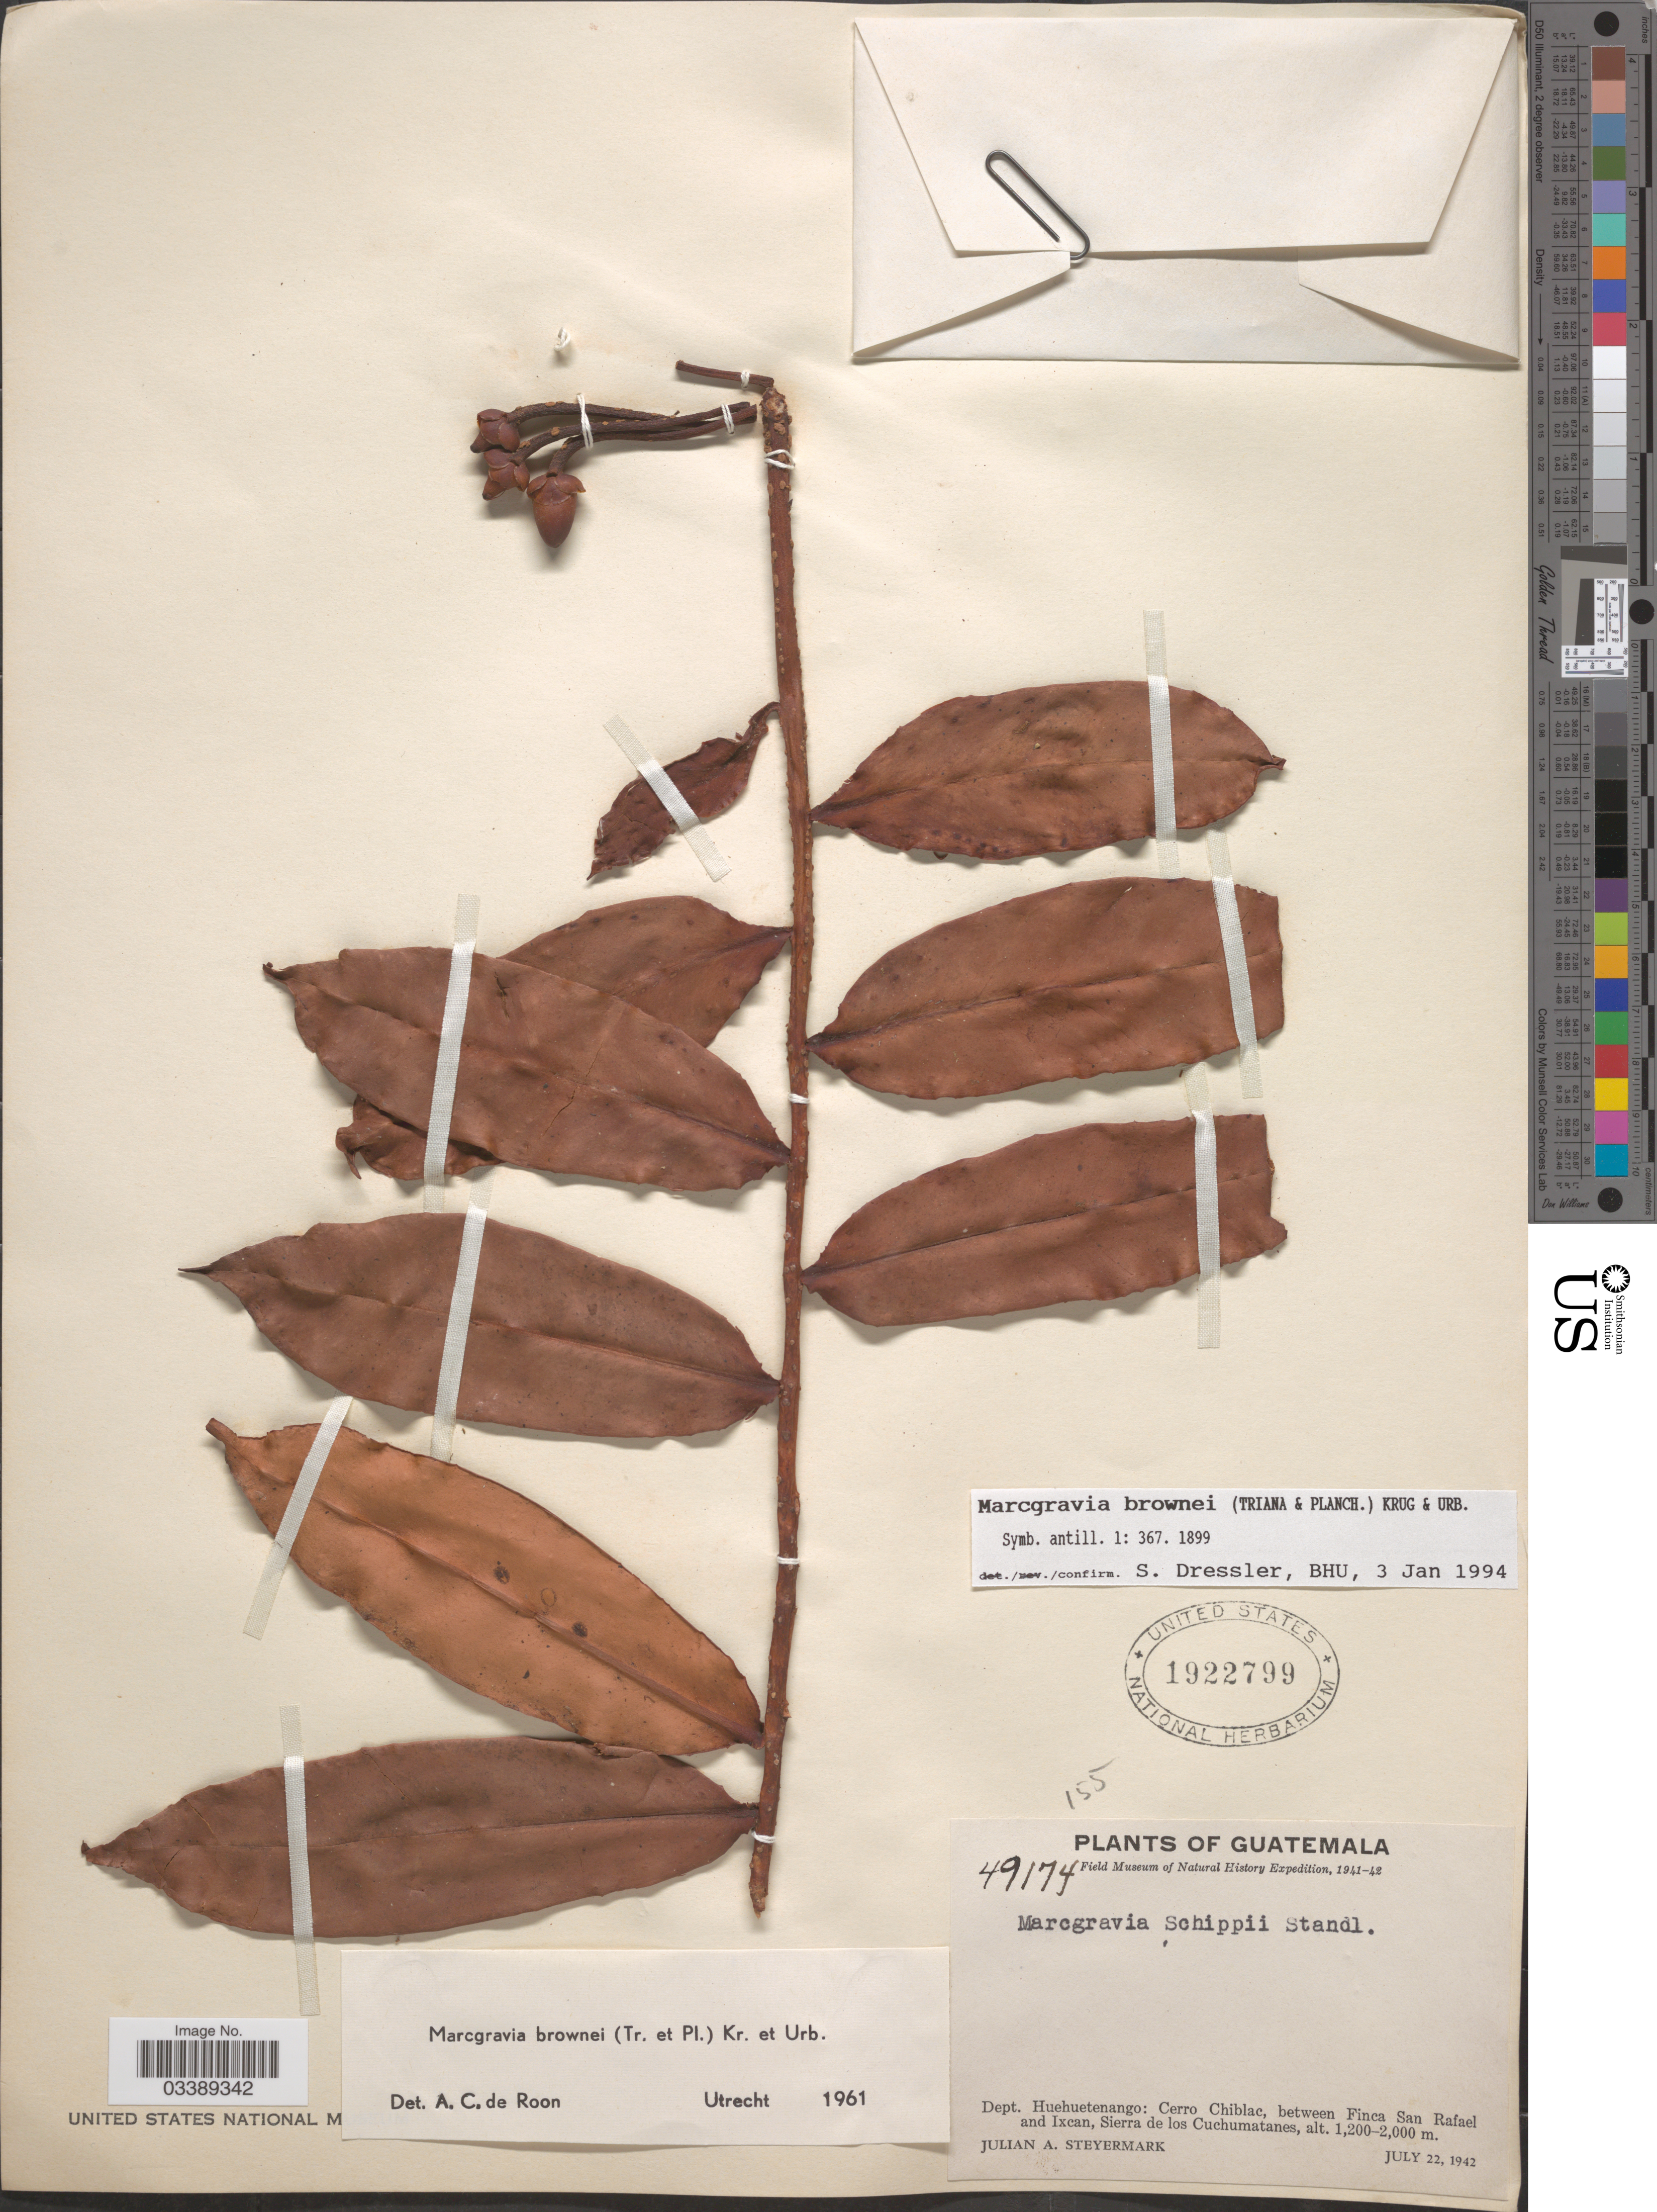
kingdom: Plantae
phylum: Tracheophyta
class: Magnoliopsida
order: Ericales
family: Marcgraviaceae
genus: Marcgravia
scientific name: Marcgravia brownei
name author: (Triana & Planch.) Krug & Urb.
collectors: J. Steyermark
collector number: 49174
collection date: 1942-07-22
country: Guatemala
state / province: Huehuetenango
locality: Dept. Huehuetenango: Cerro Chiblac, between Finca San Rafael and Ixcan, Sierra de los Cuchumatanes.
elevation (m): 1200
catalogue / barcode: US 1922799